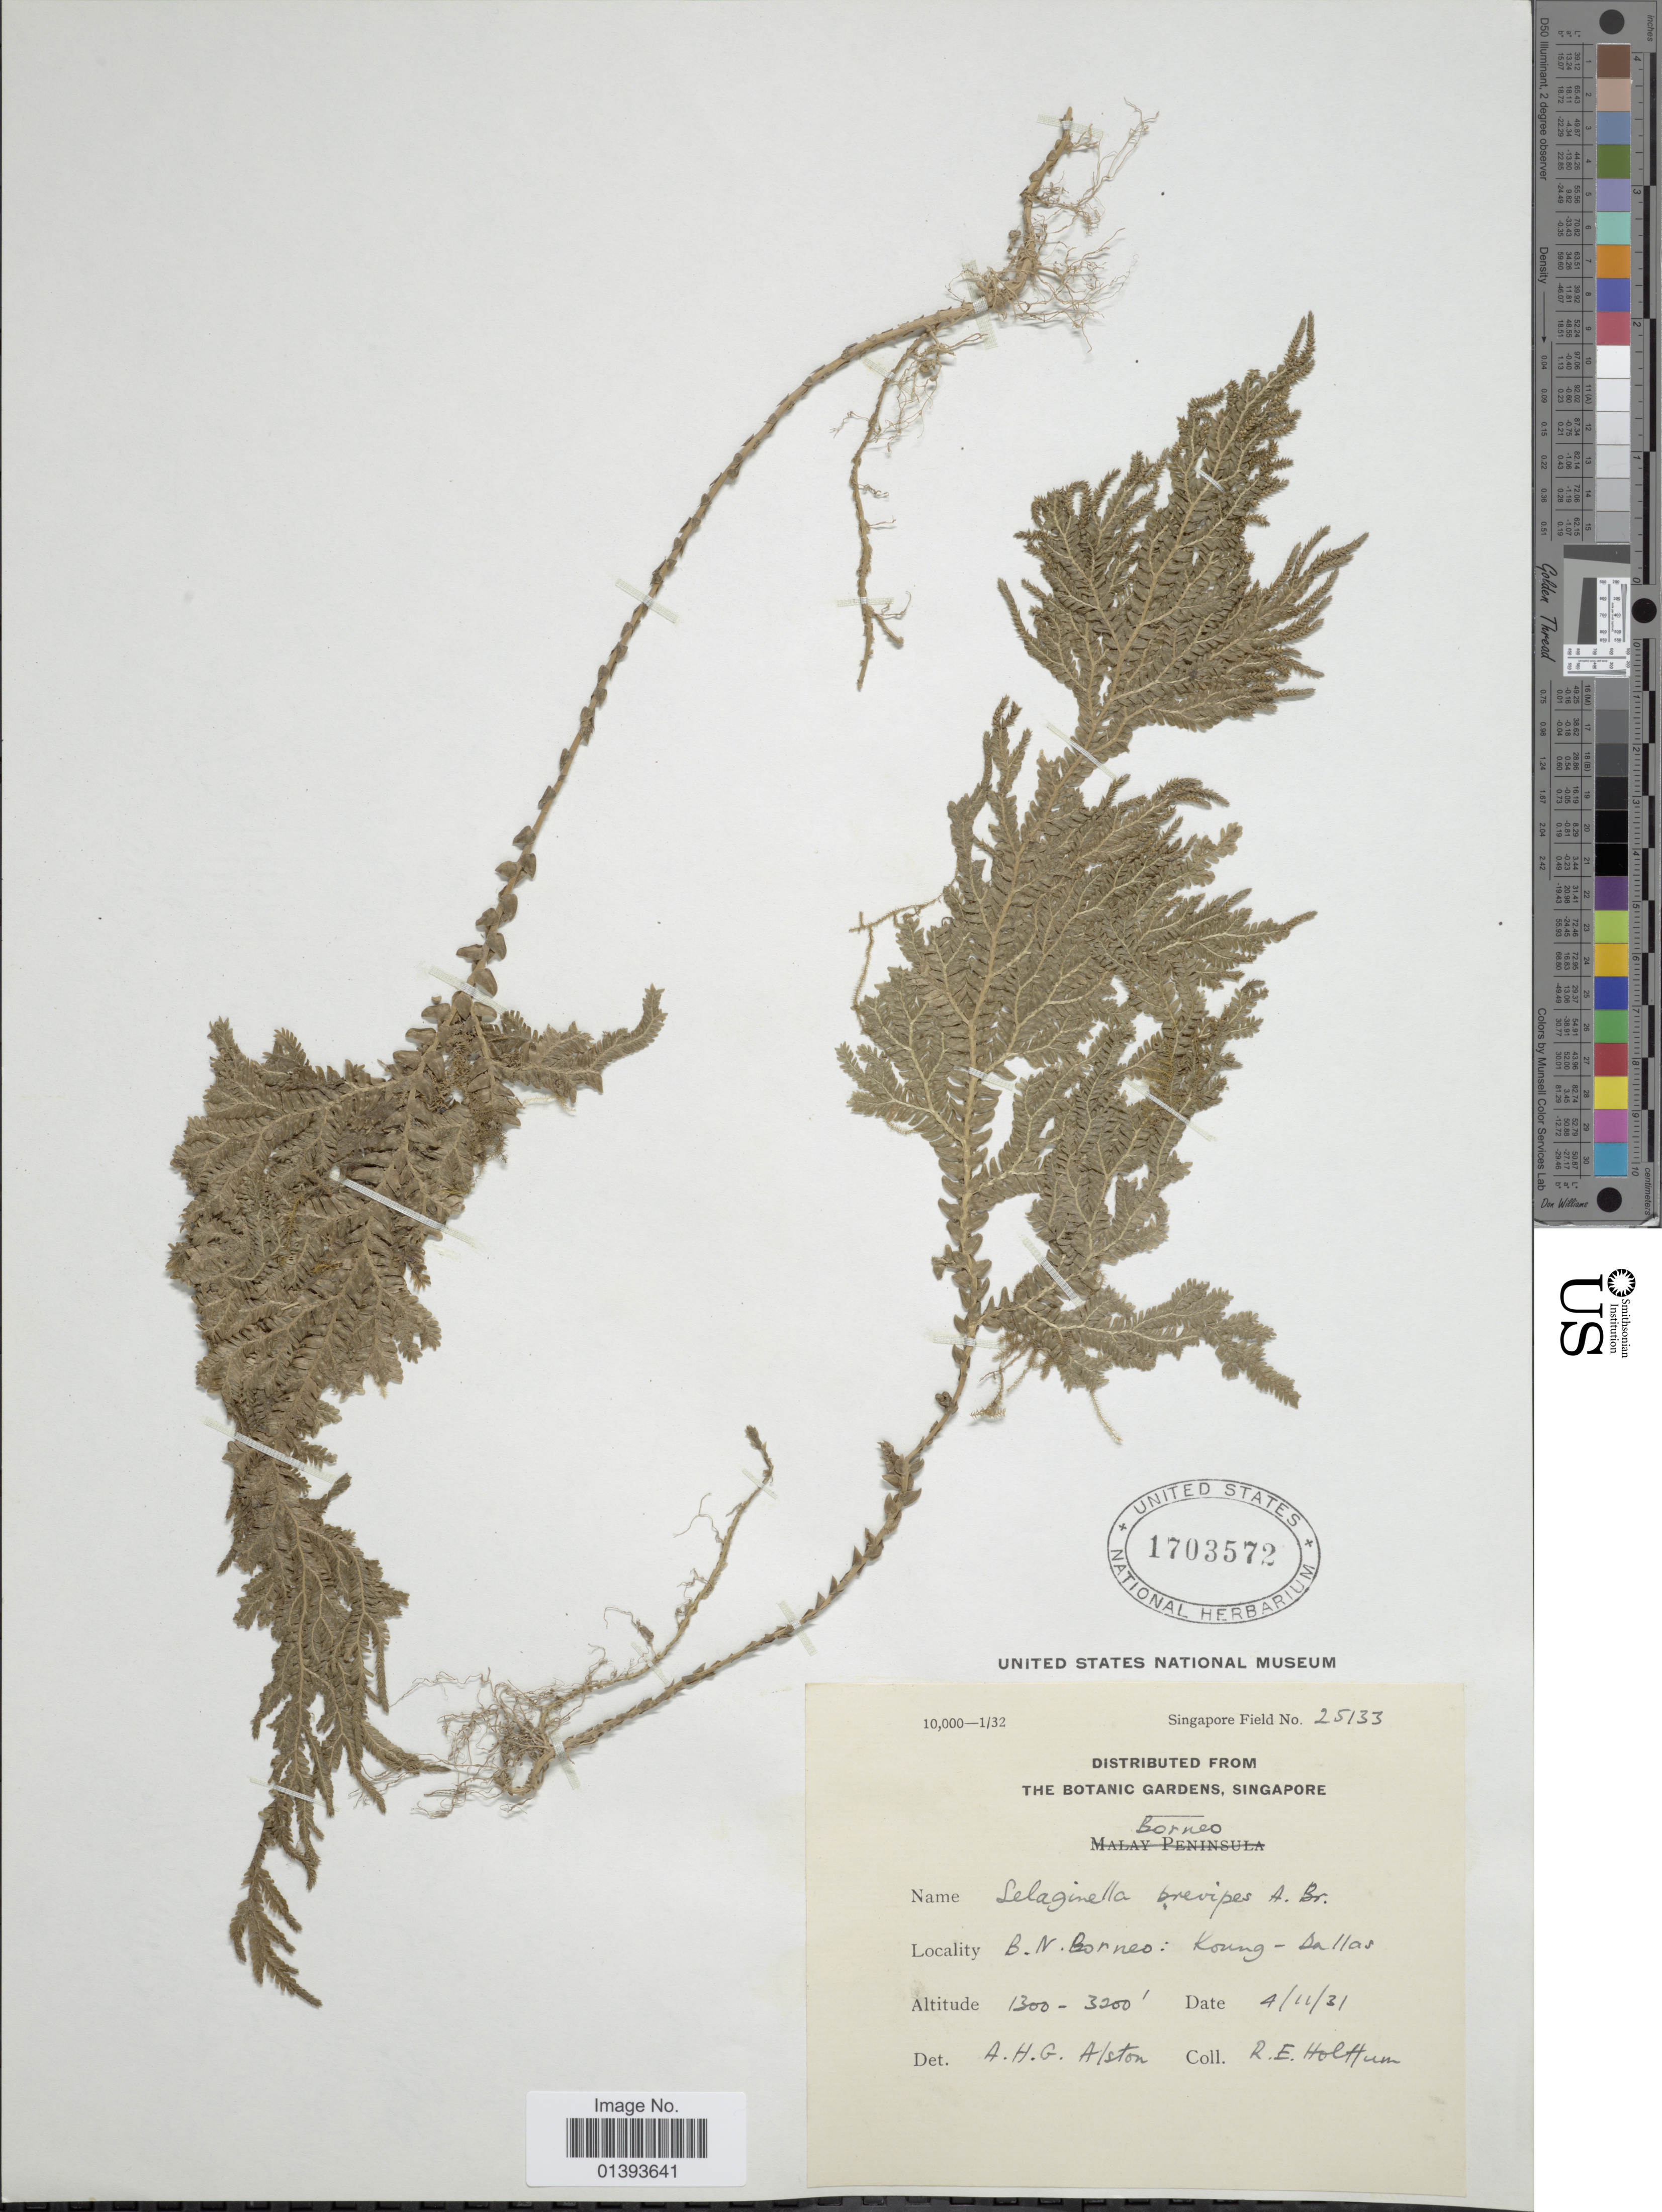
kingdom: Plantae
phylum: Tracheophyta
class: Lycopodiopsida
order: Selaginellales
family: Selaginellaceae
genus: Selaginella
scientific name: Selaginella brevipes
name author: A. Braun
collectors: R. E. Holttum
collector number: Singapore Field 25133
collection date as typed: Transcribed d/m/y: 4/11/31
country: Malaysia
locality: Borneo, B.N. Borneo: Koung-Dallas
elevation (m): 396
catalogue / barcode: US 1703572